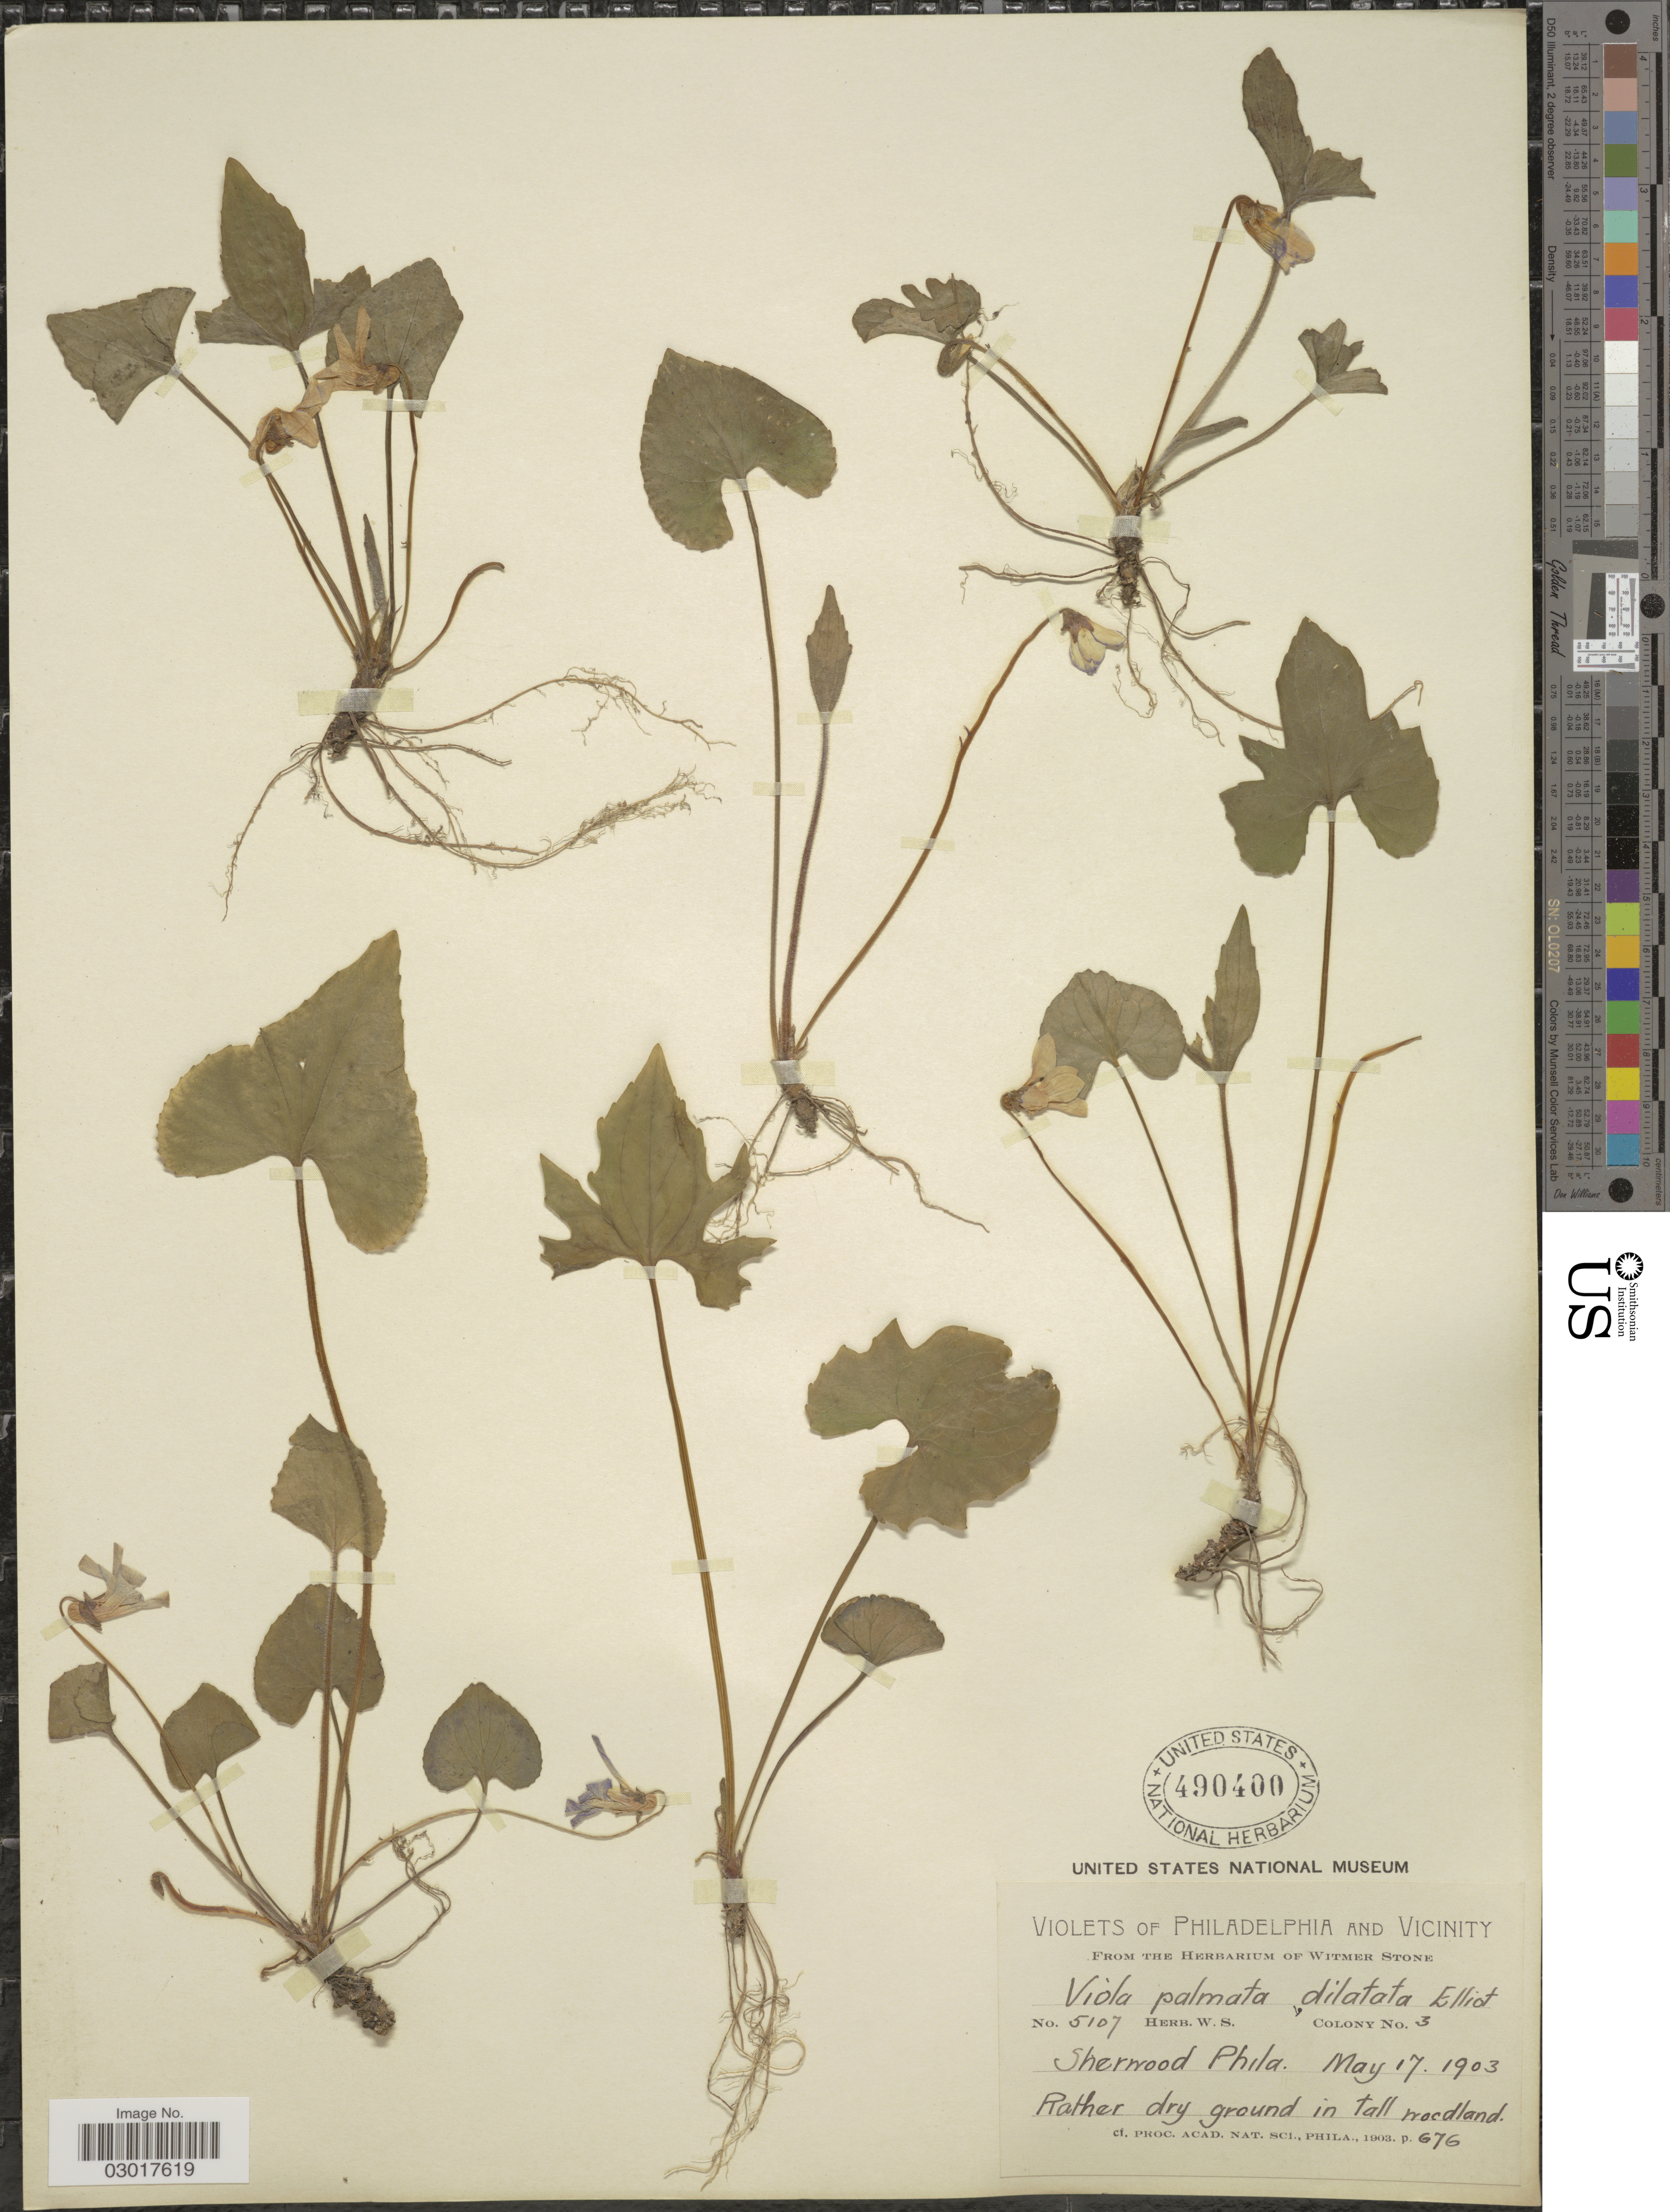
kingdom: Plantae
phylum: Tracheophyta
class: Magnoliopsida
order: Malpighiales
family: Violaceae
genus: Viola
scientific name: Viola triloba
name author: Schwein.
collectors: Ex herb Witmer Stone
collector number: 5107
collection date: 1903-05-17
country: United States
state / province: Pennsylvania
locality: Philadelphia and vicinity. Sherwood.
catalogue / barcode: US 490400